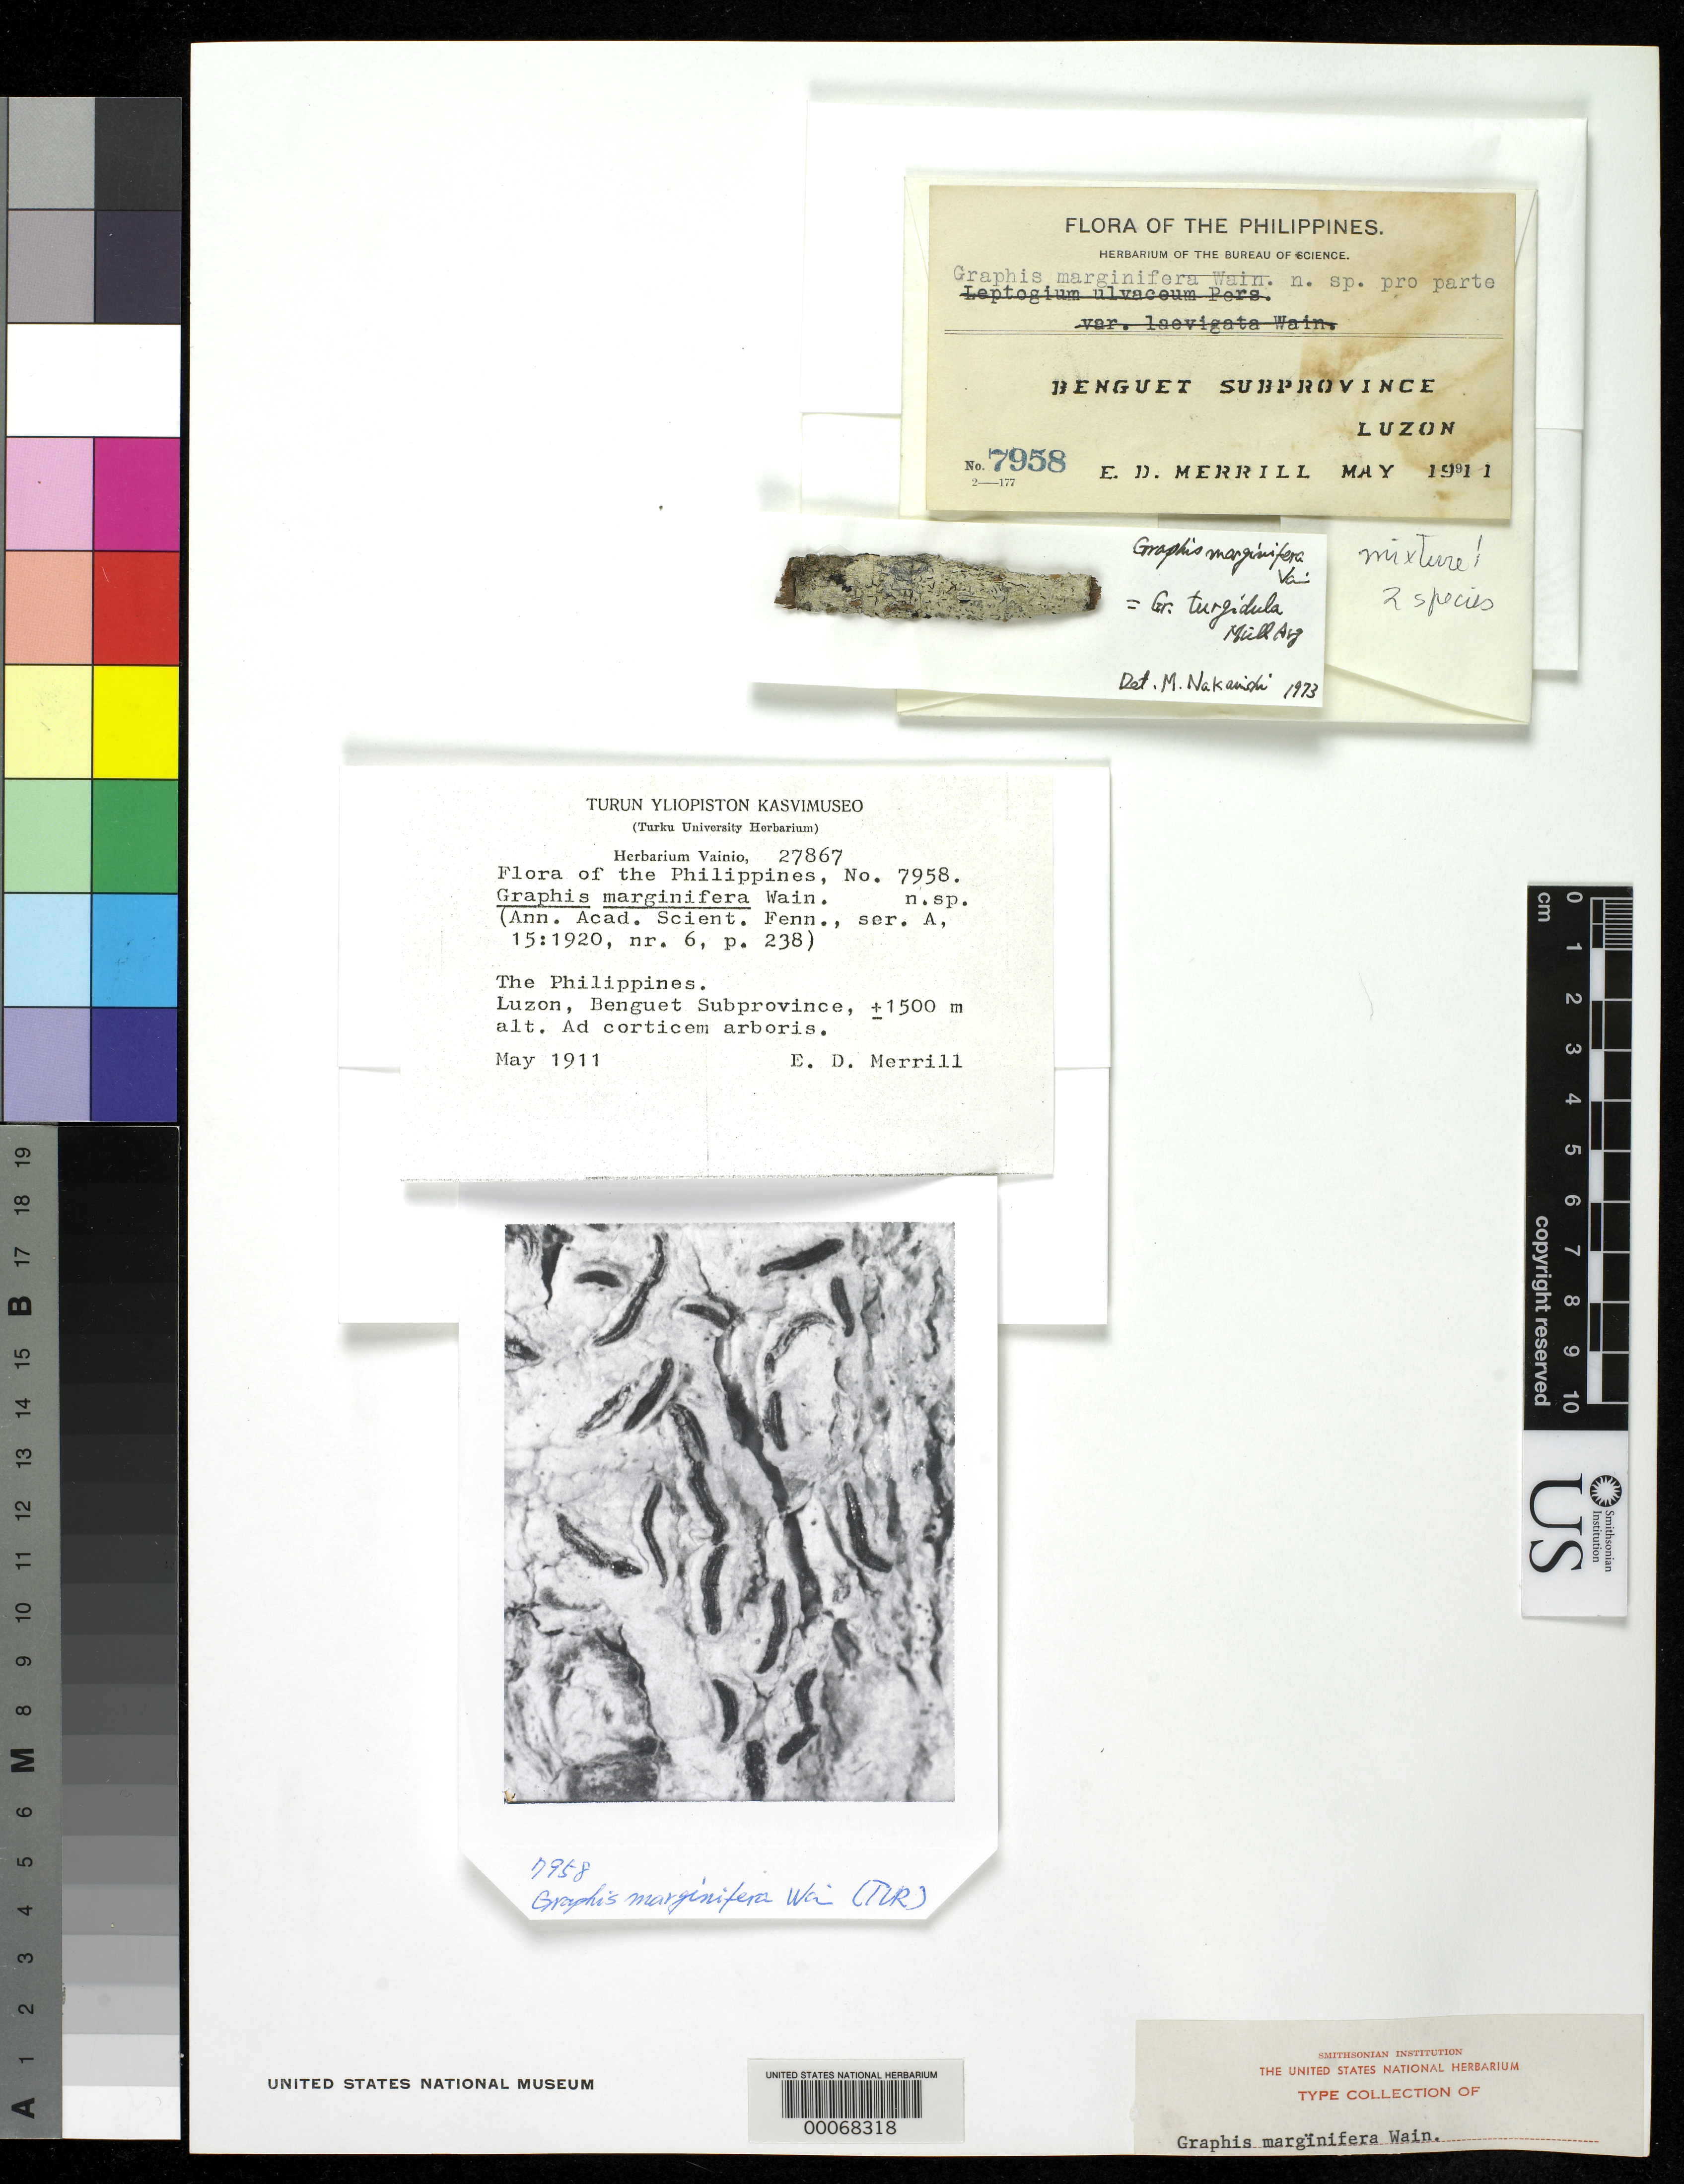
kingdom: Fungi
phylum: Ascomycota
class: Lecanoromycetes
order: Ostropales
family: Graphidaceae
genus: Graphis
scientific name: Graphis marginifera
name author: Vain.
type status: Isotype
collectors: E. D. Merrill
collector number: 7958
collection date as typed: May 1911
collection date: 1911-05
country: Philippines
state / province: Cordillera (Administrative Region)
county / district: Benguet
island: Luzon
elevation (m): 1500